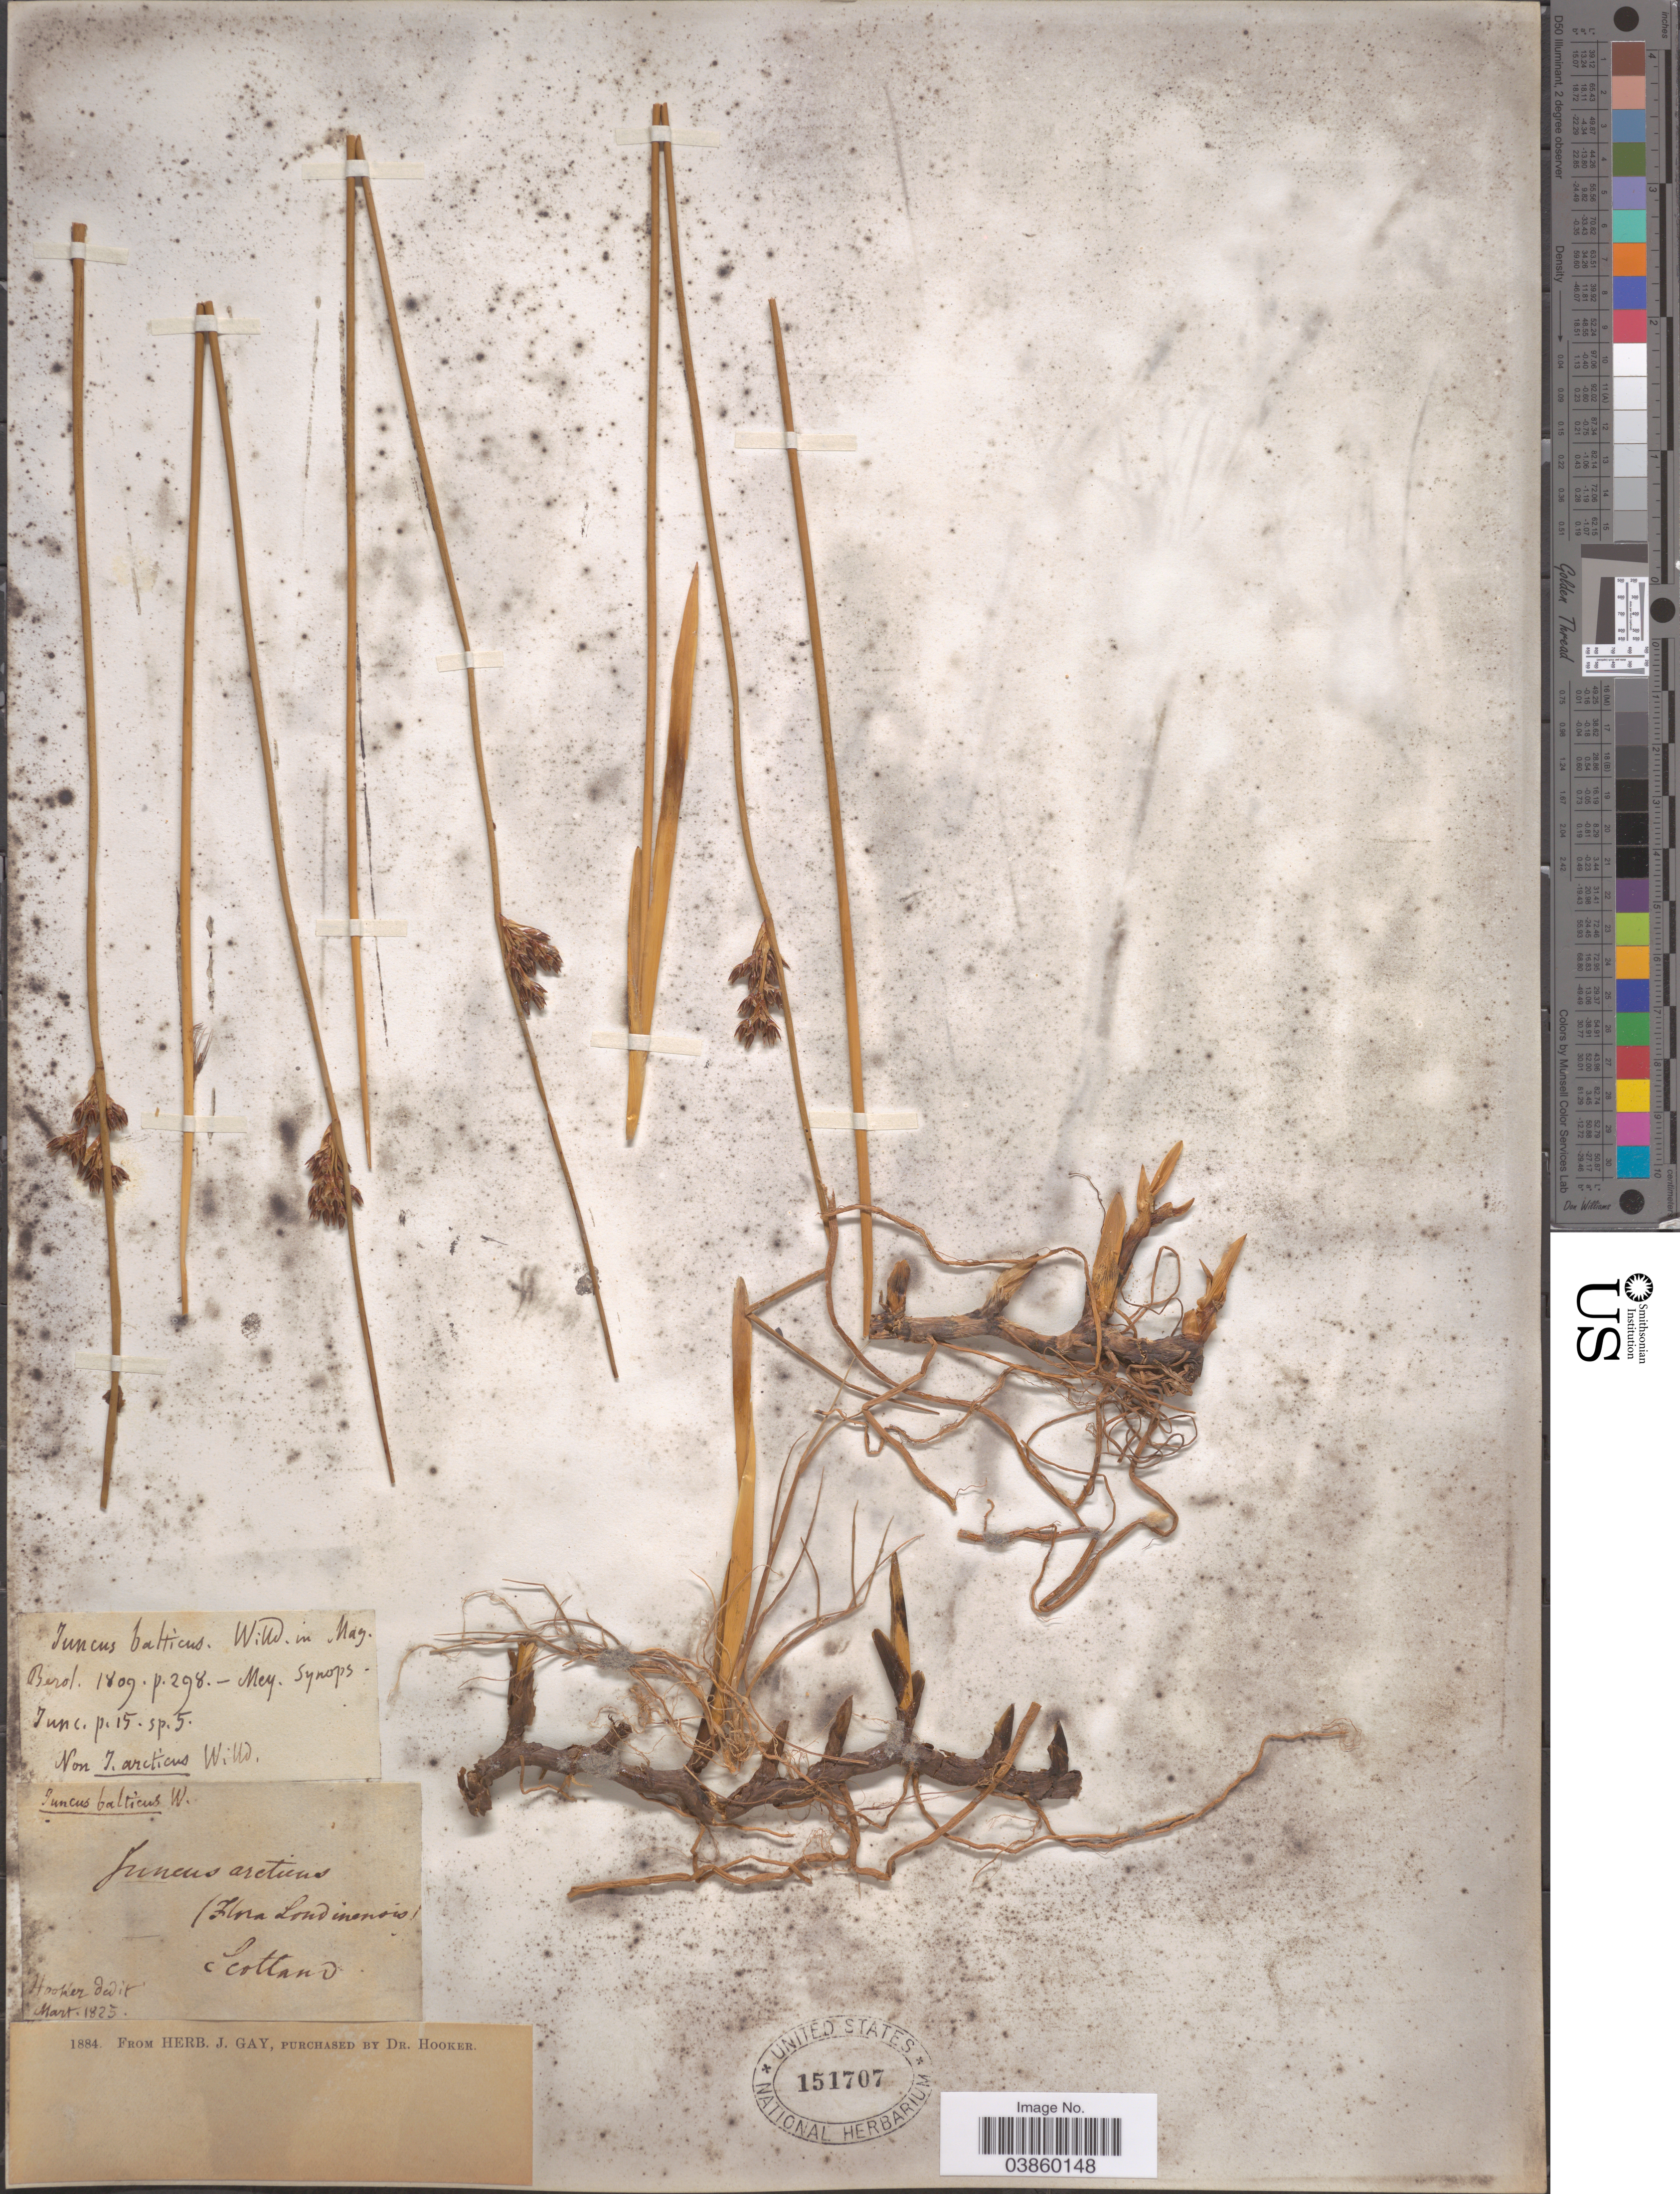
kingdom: Plantae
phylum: Tracheophyta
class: Liliopsida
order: Poales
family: Juncaceae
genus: Juncus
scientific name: Juncus balticus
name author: Willd.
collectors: ex herb. J. Gay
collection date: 1809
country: United Kingdom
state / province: Scotland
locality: Scotland.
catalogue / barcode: US 151707